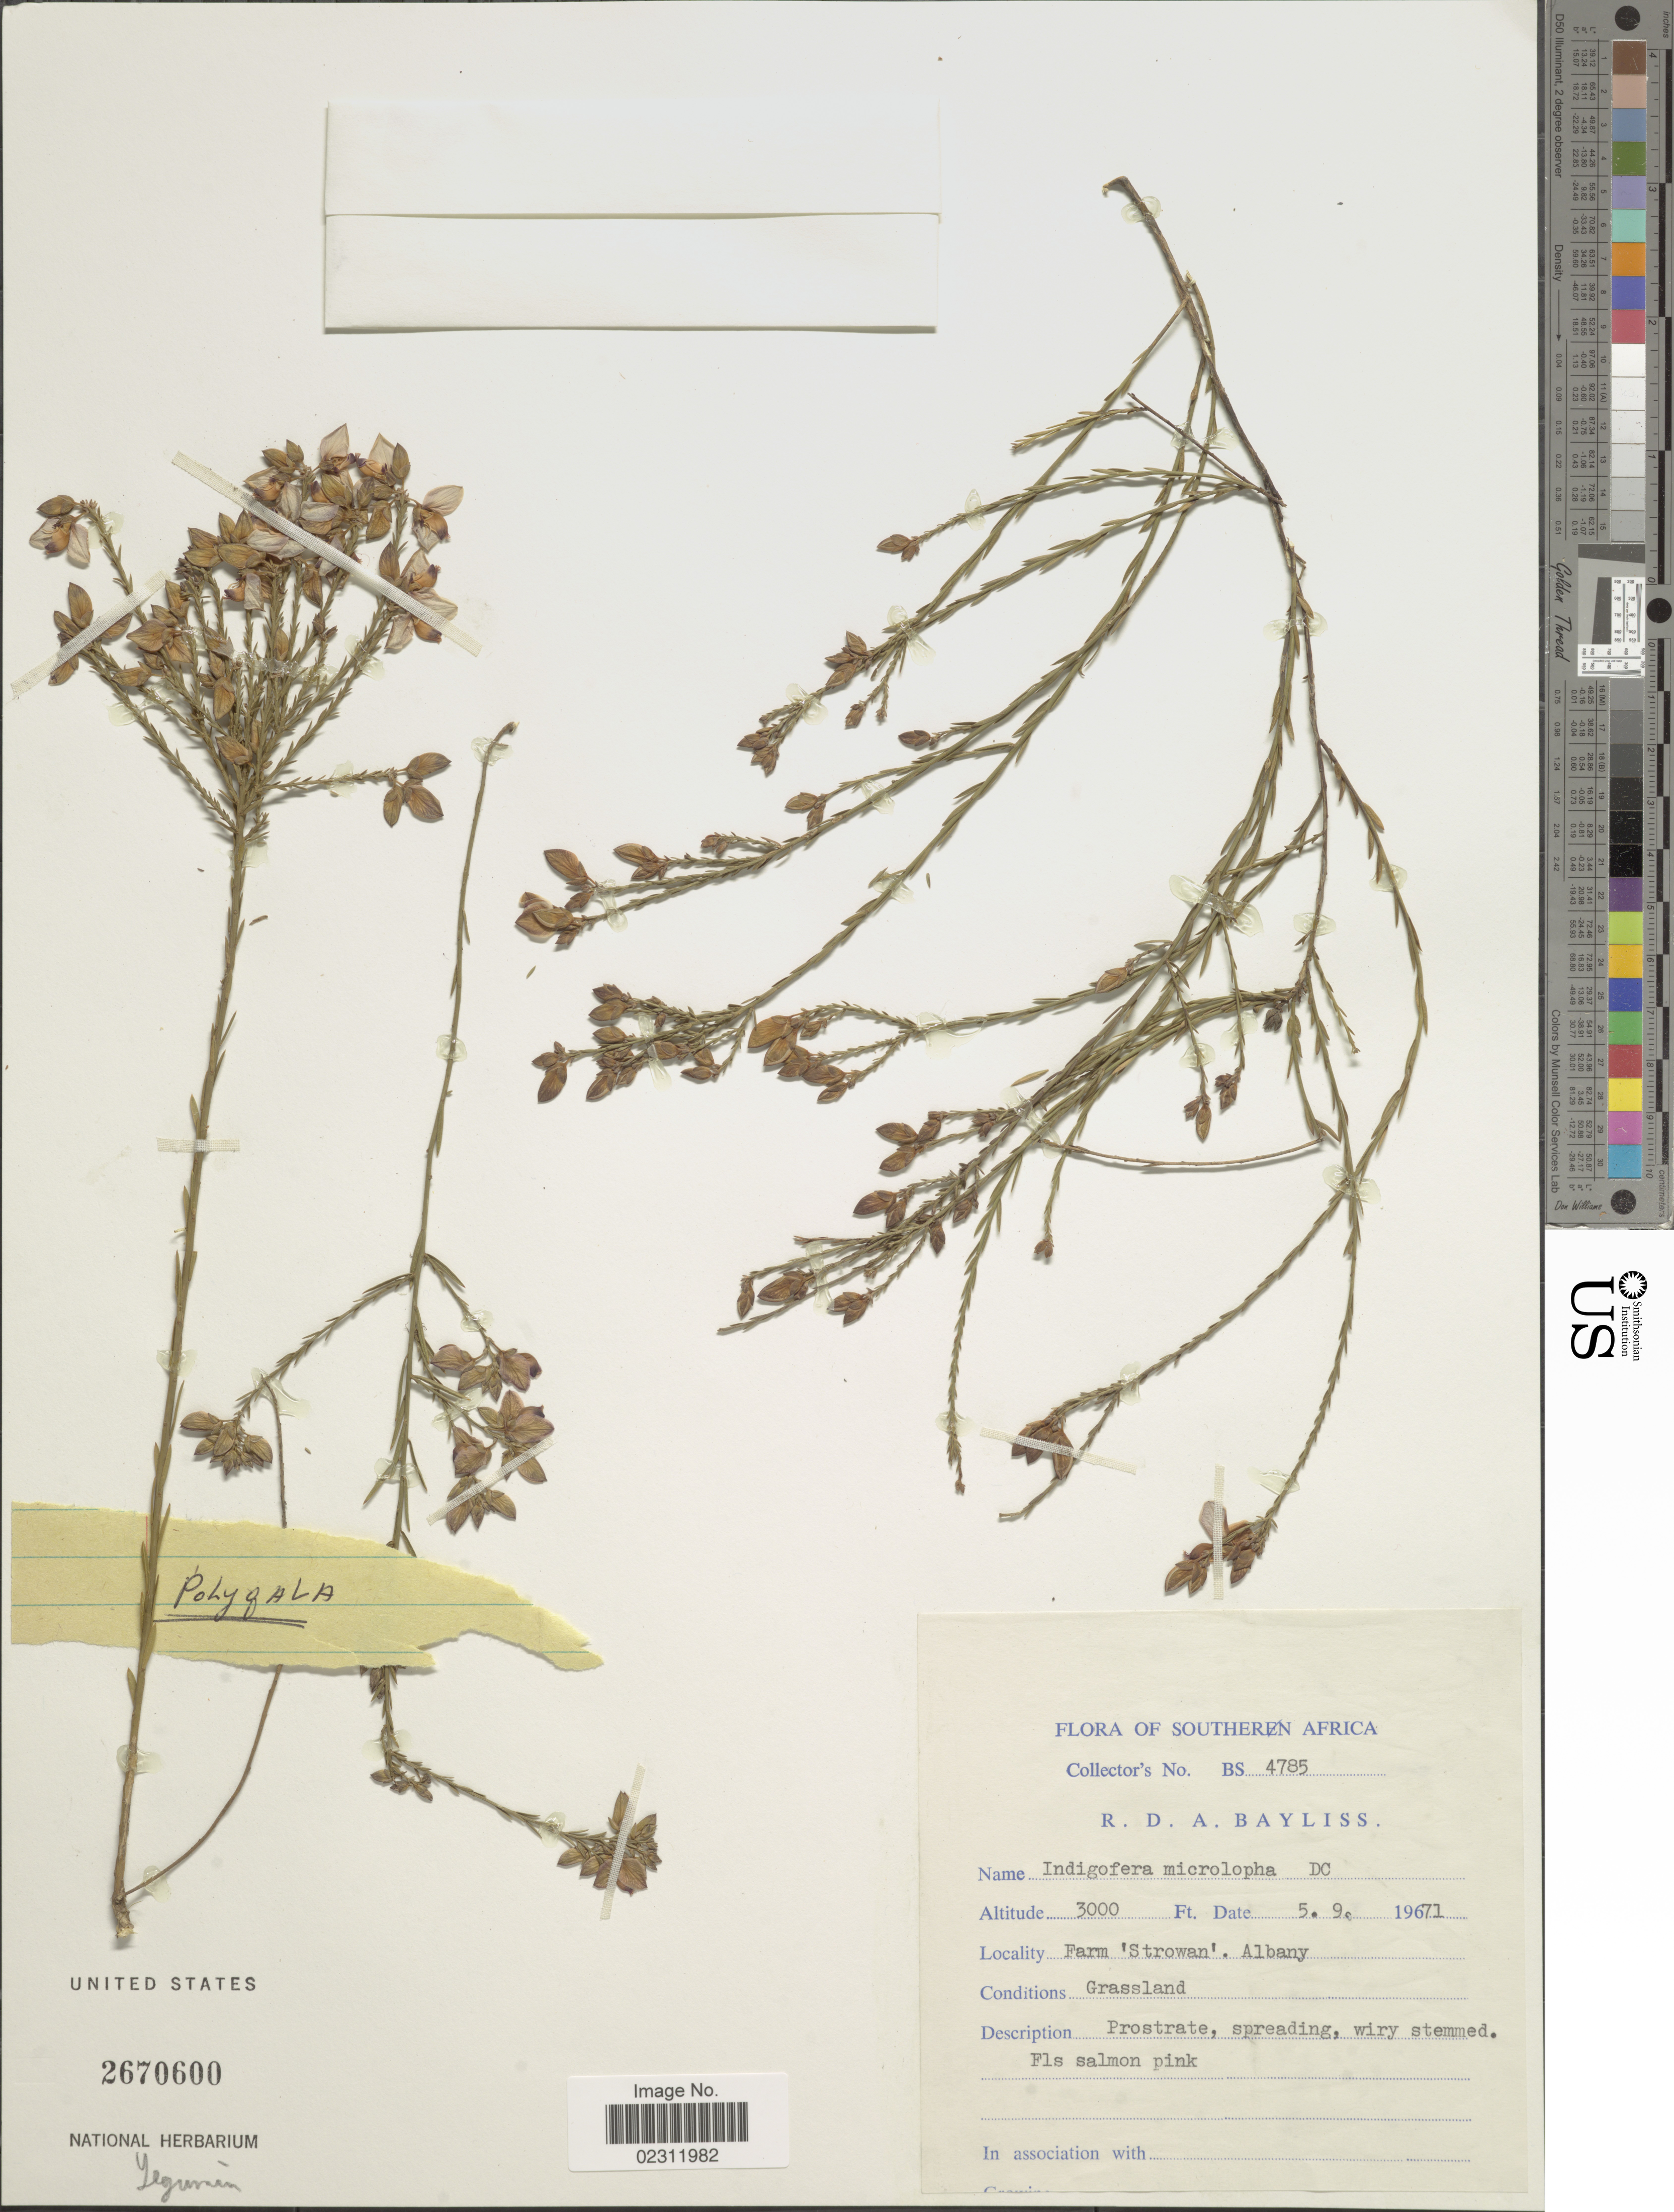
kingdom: Plantae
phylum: Tracheophyta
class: Magnoliopsida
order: Fabales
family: Fabaceae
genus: Indigofera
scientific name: Indigofera microlopha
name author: DC.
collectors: R. Bayliss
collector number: BS4785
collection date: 1971-09-05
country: South Africa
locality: Farm Strowan, Albany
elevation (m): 914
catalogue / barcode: US 2670600